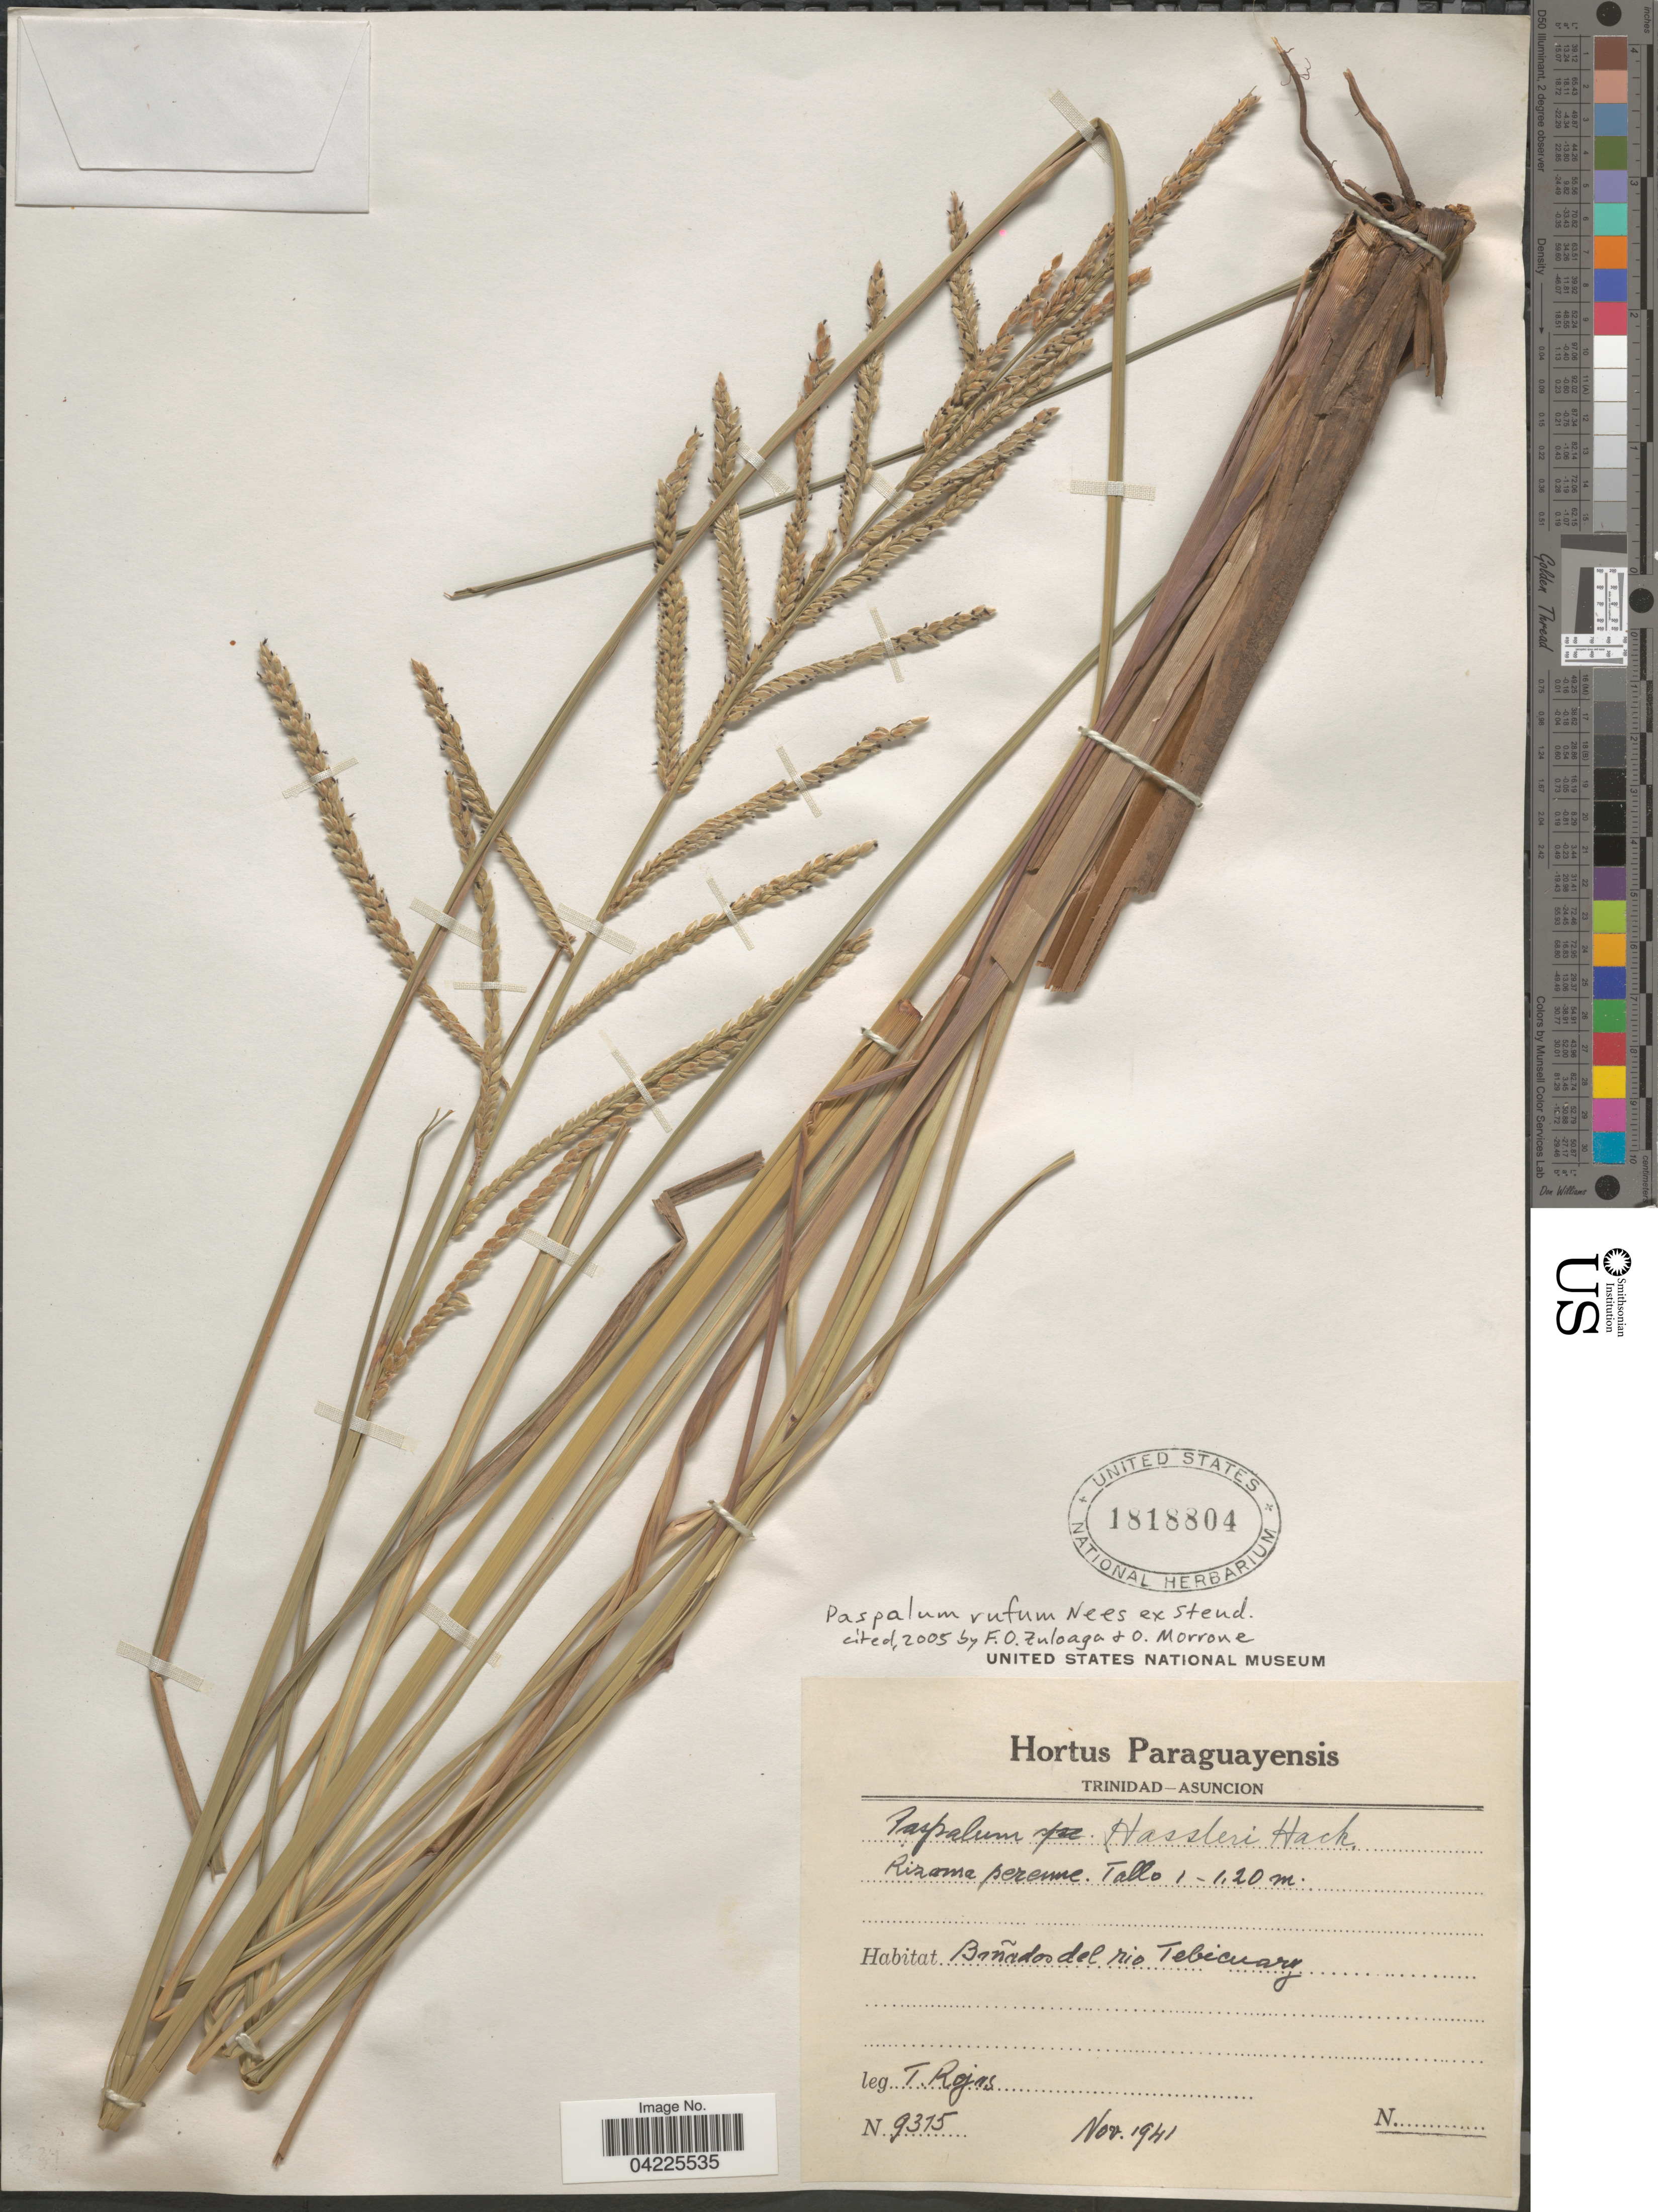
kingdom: Plantae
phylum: Tracheophyta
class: Liliopsida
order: Poales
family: Poaceae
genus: Paspalum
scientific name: Paspalum rufum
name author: Nees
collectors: T. Rojas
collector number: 9315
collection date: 1941-11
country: Paraguay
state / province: Asuncion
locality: Bañados del rio Tebicuary.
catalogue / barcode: US 1818804